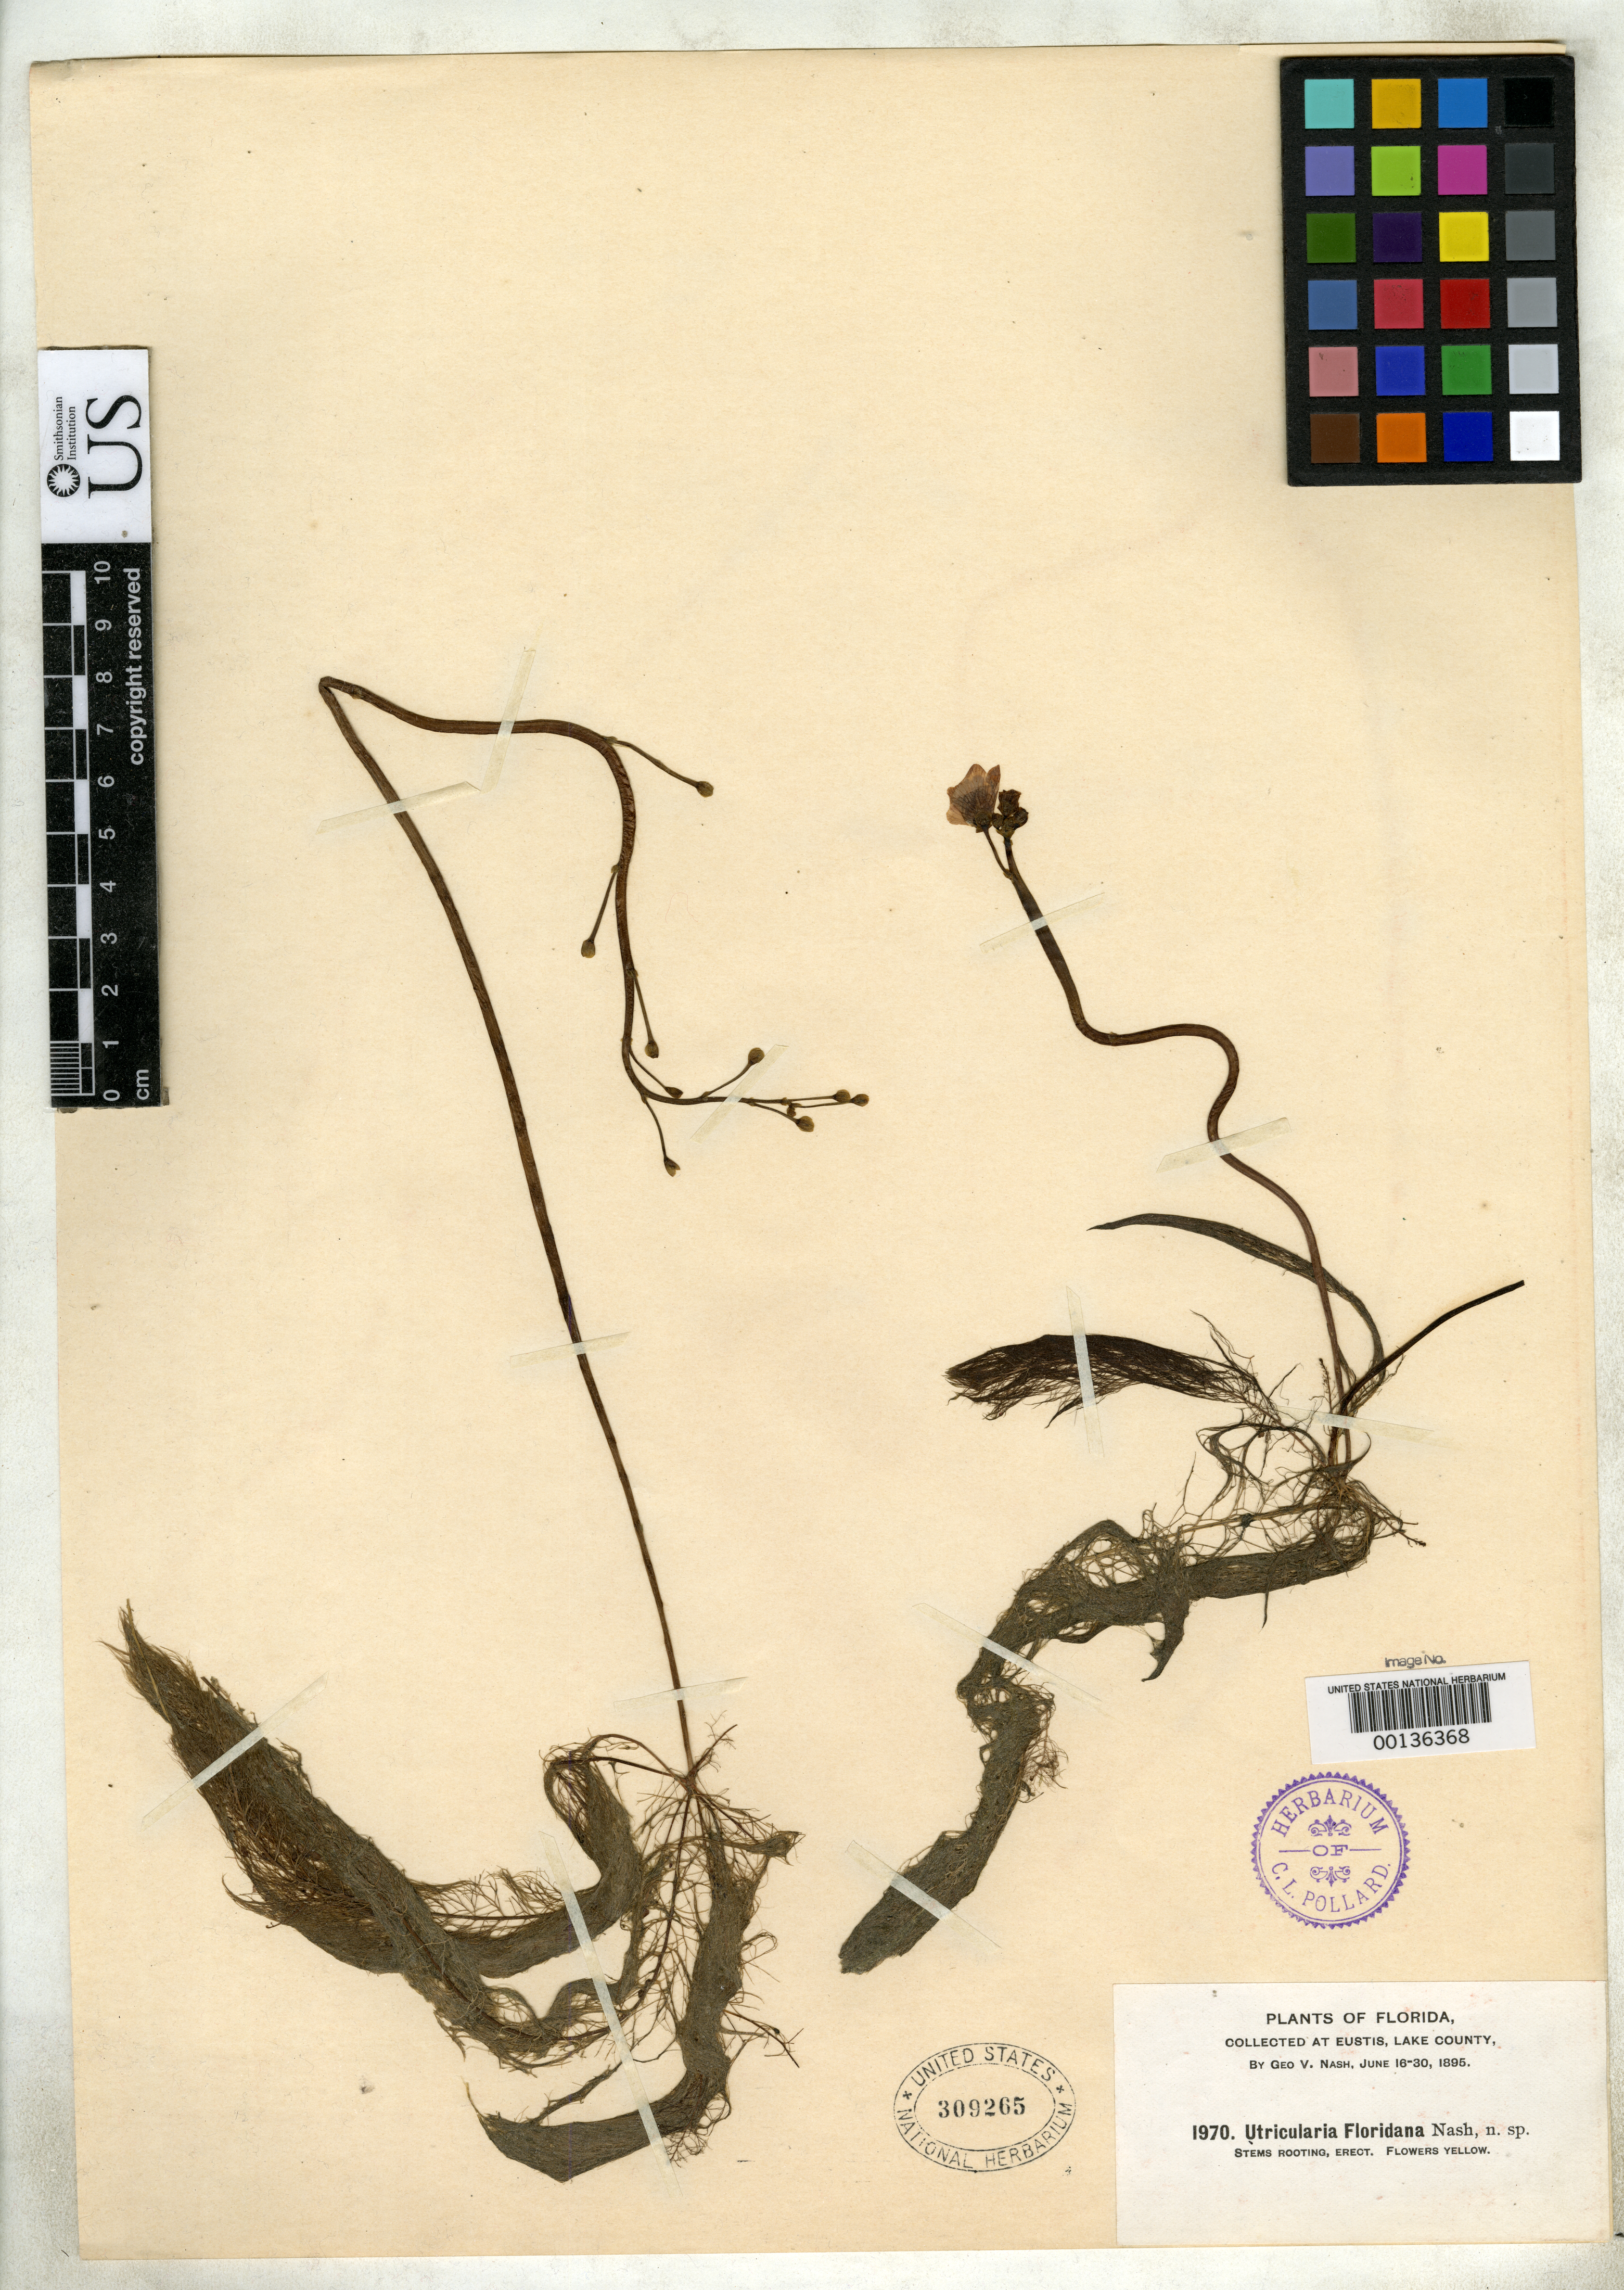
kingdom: Plantae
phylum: Tracheophyta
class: Magnoliopsida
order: Lamiales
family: Lentibulariaceae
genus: Utricularia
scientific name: Utricularia floridana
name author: Nash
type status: Type Collection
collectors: G. V. Nash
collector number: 1970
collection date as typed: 16 Jun 1895 to 30 Jun 1895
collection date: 1895-06-16/1895-06-30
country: United States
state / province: Florida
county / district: Lake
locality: Eustis, Lake County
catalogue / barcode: US 309265